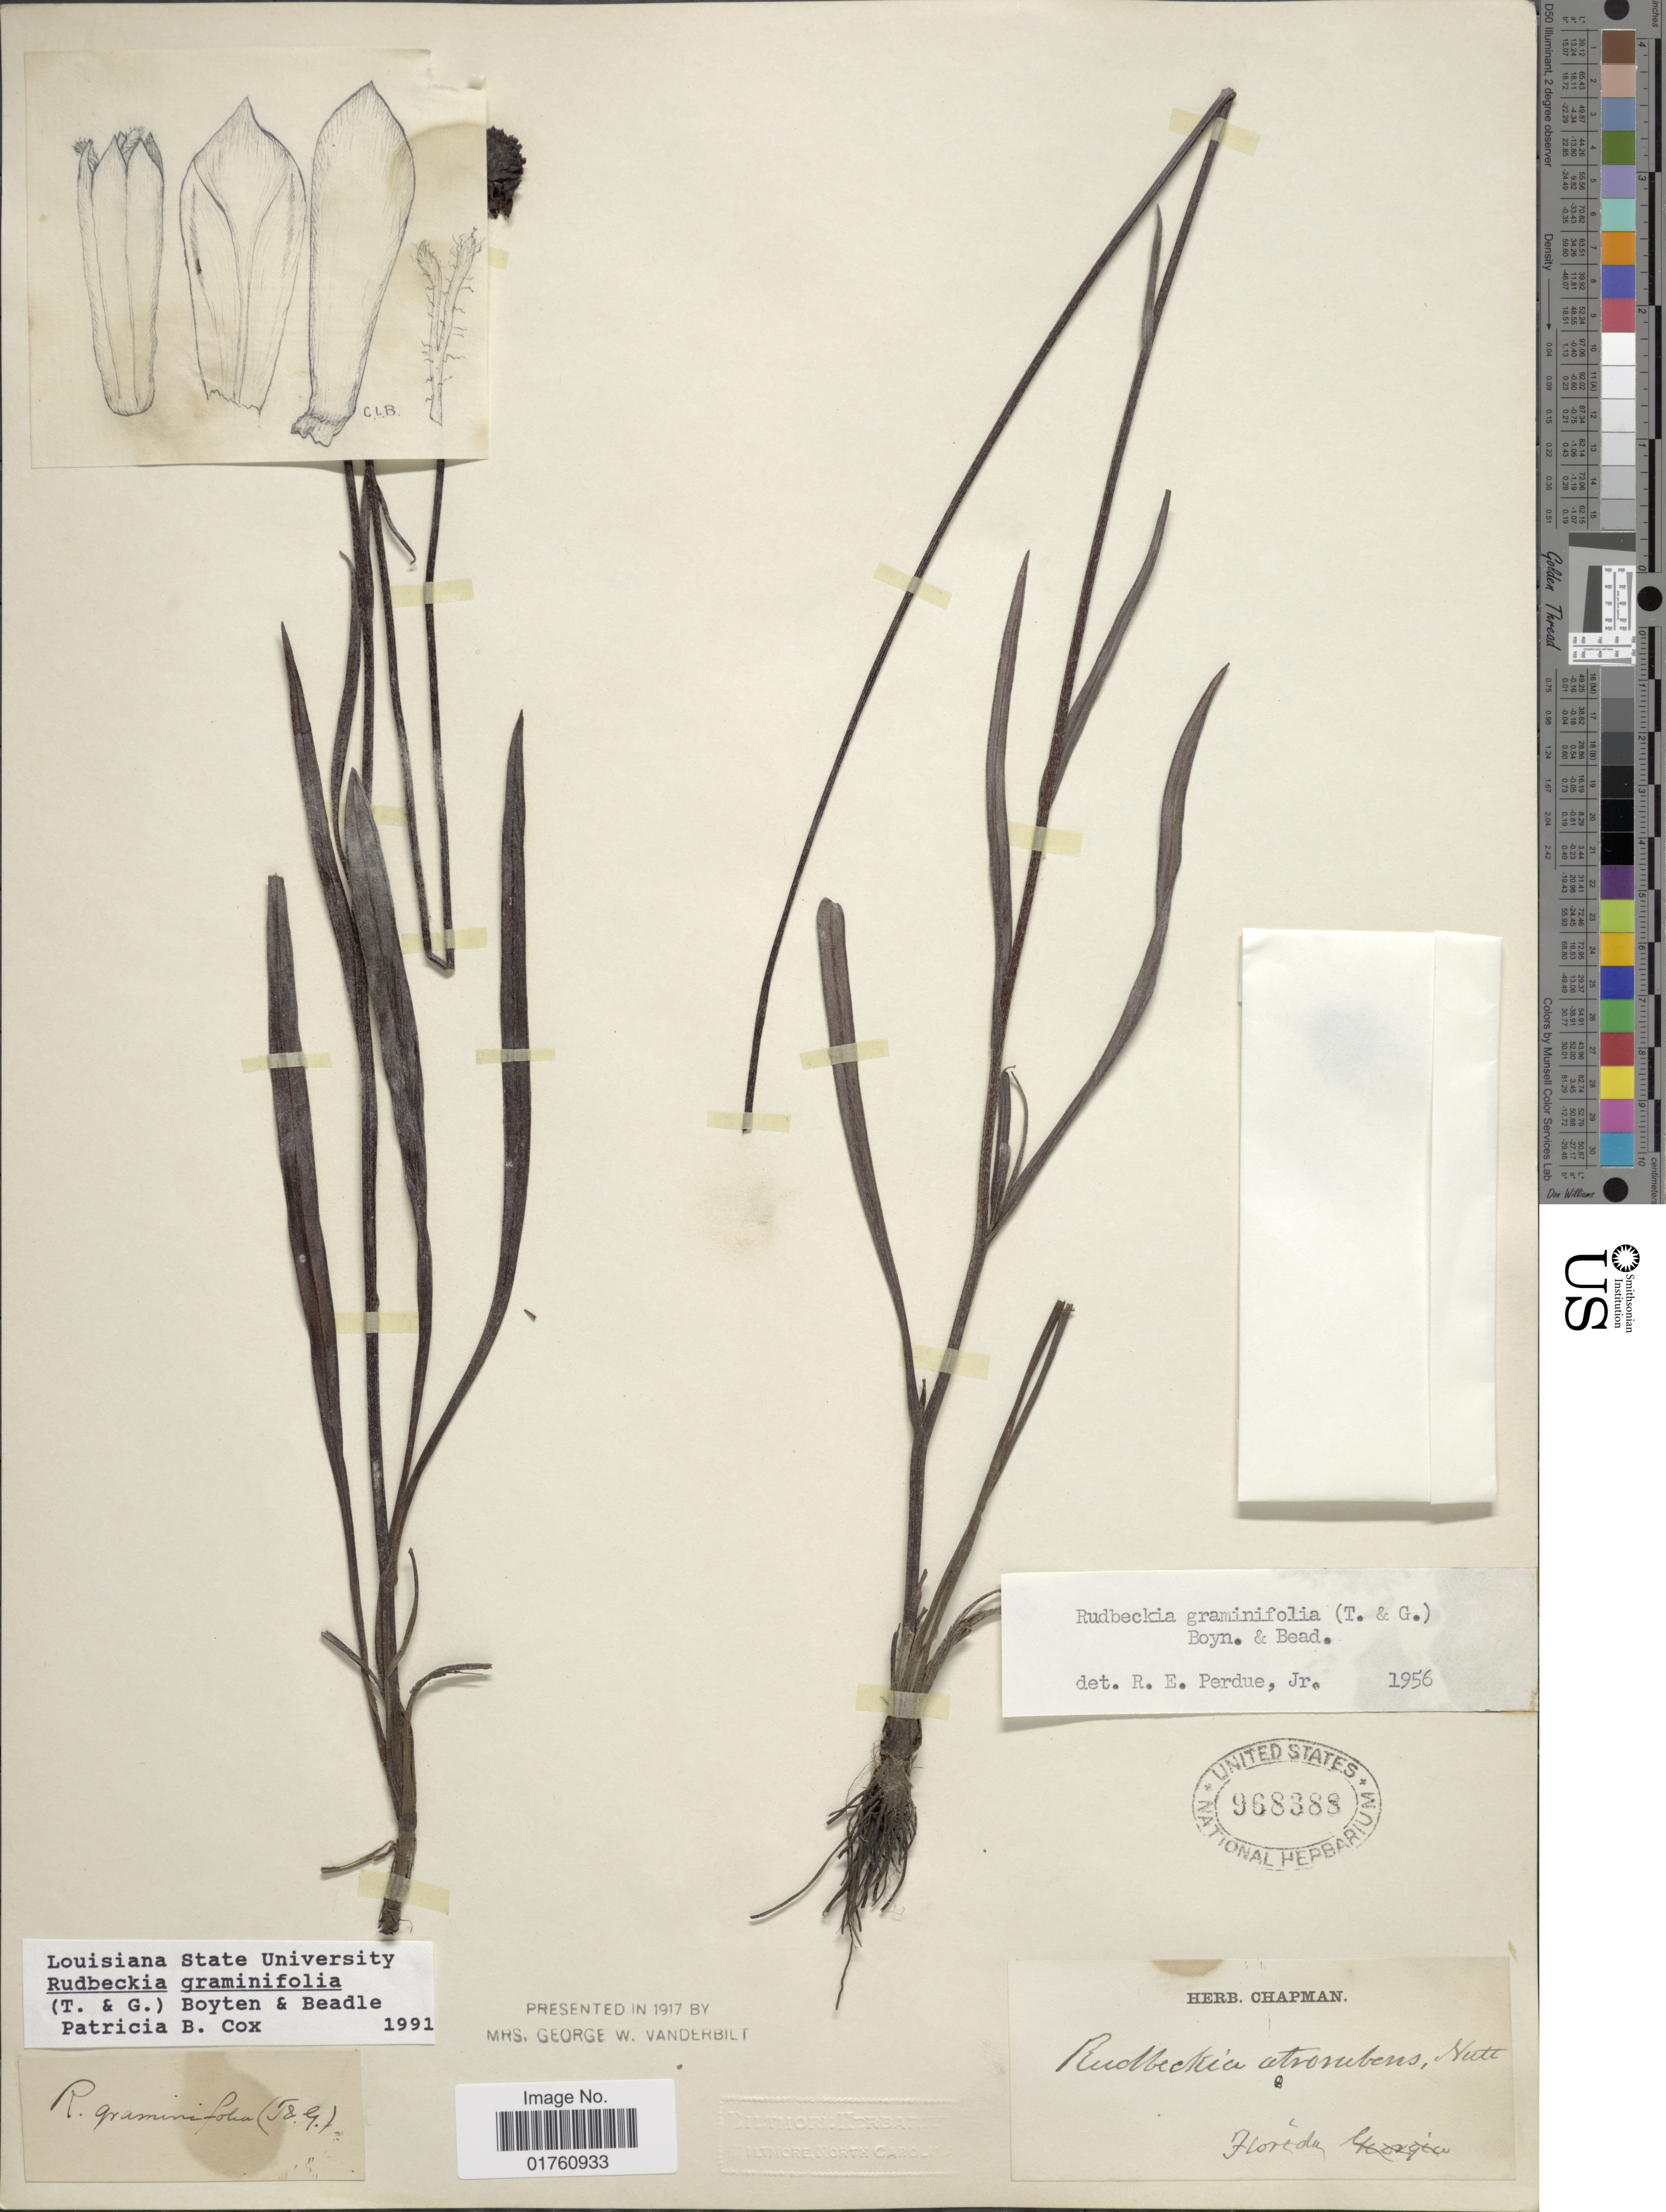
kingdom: Plantae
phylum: Tracheophyta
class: Magnoliopsida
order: Asterales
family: Asteraceae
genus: Rudbeckia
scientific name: Rudbeckia graminifolia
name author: (Torr. & A. Gray) C.L. Boynton & Beadle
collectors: ex herb. Chapman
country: United States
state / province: Florida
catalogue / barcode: US 968388